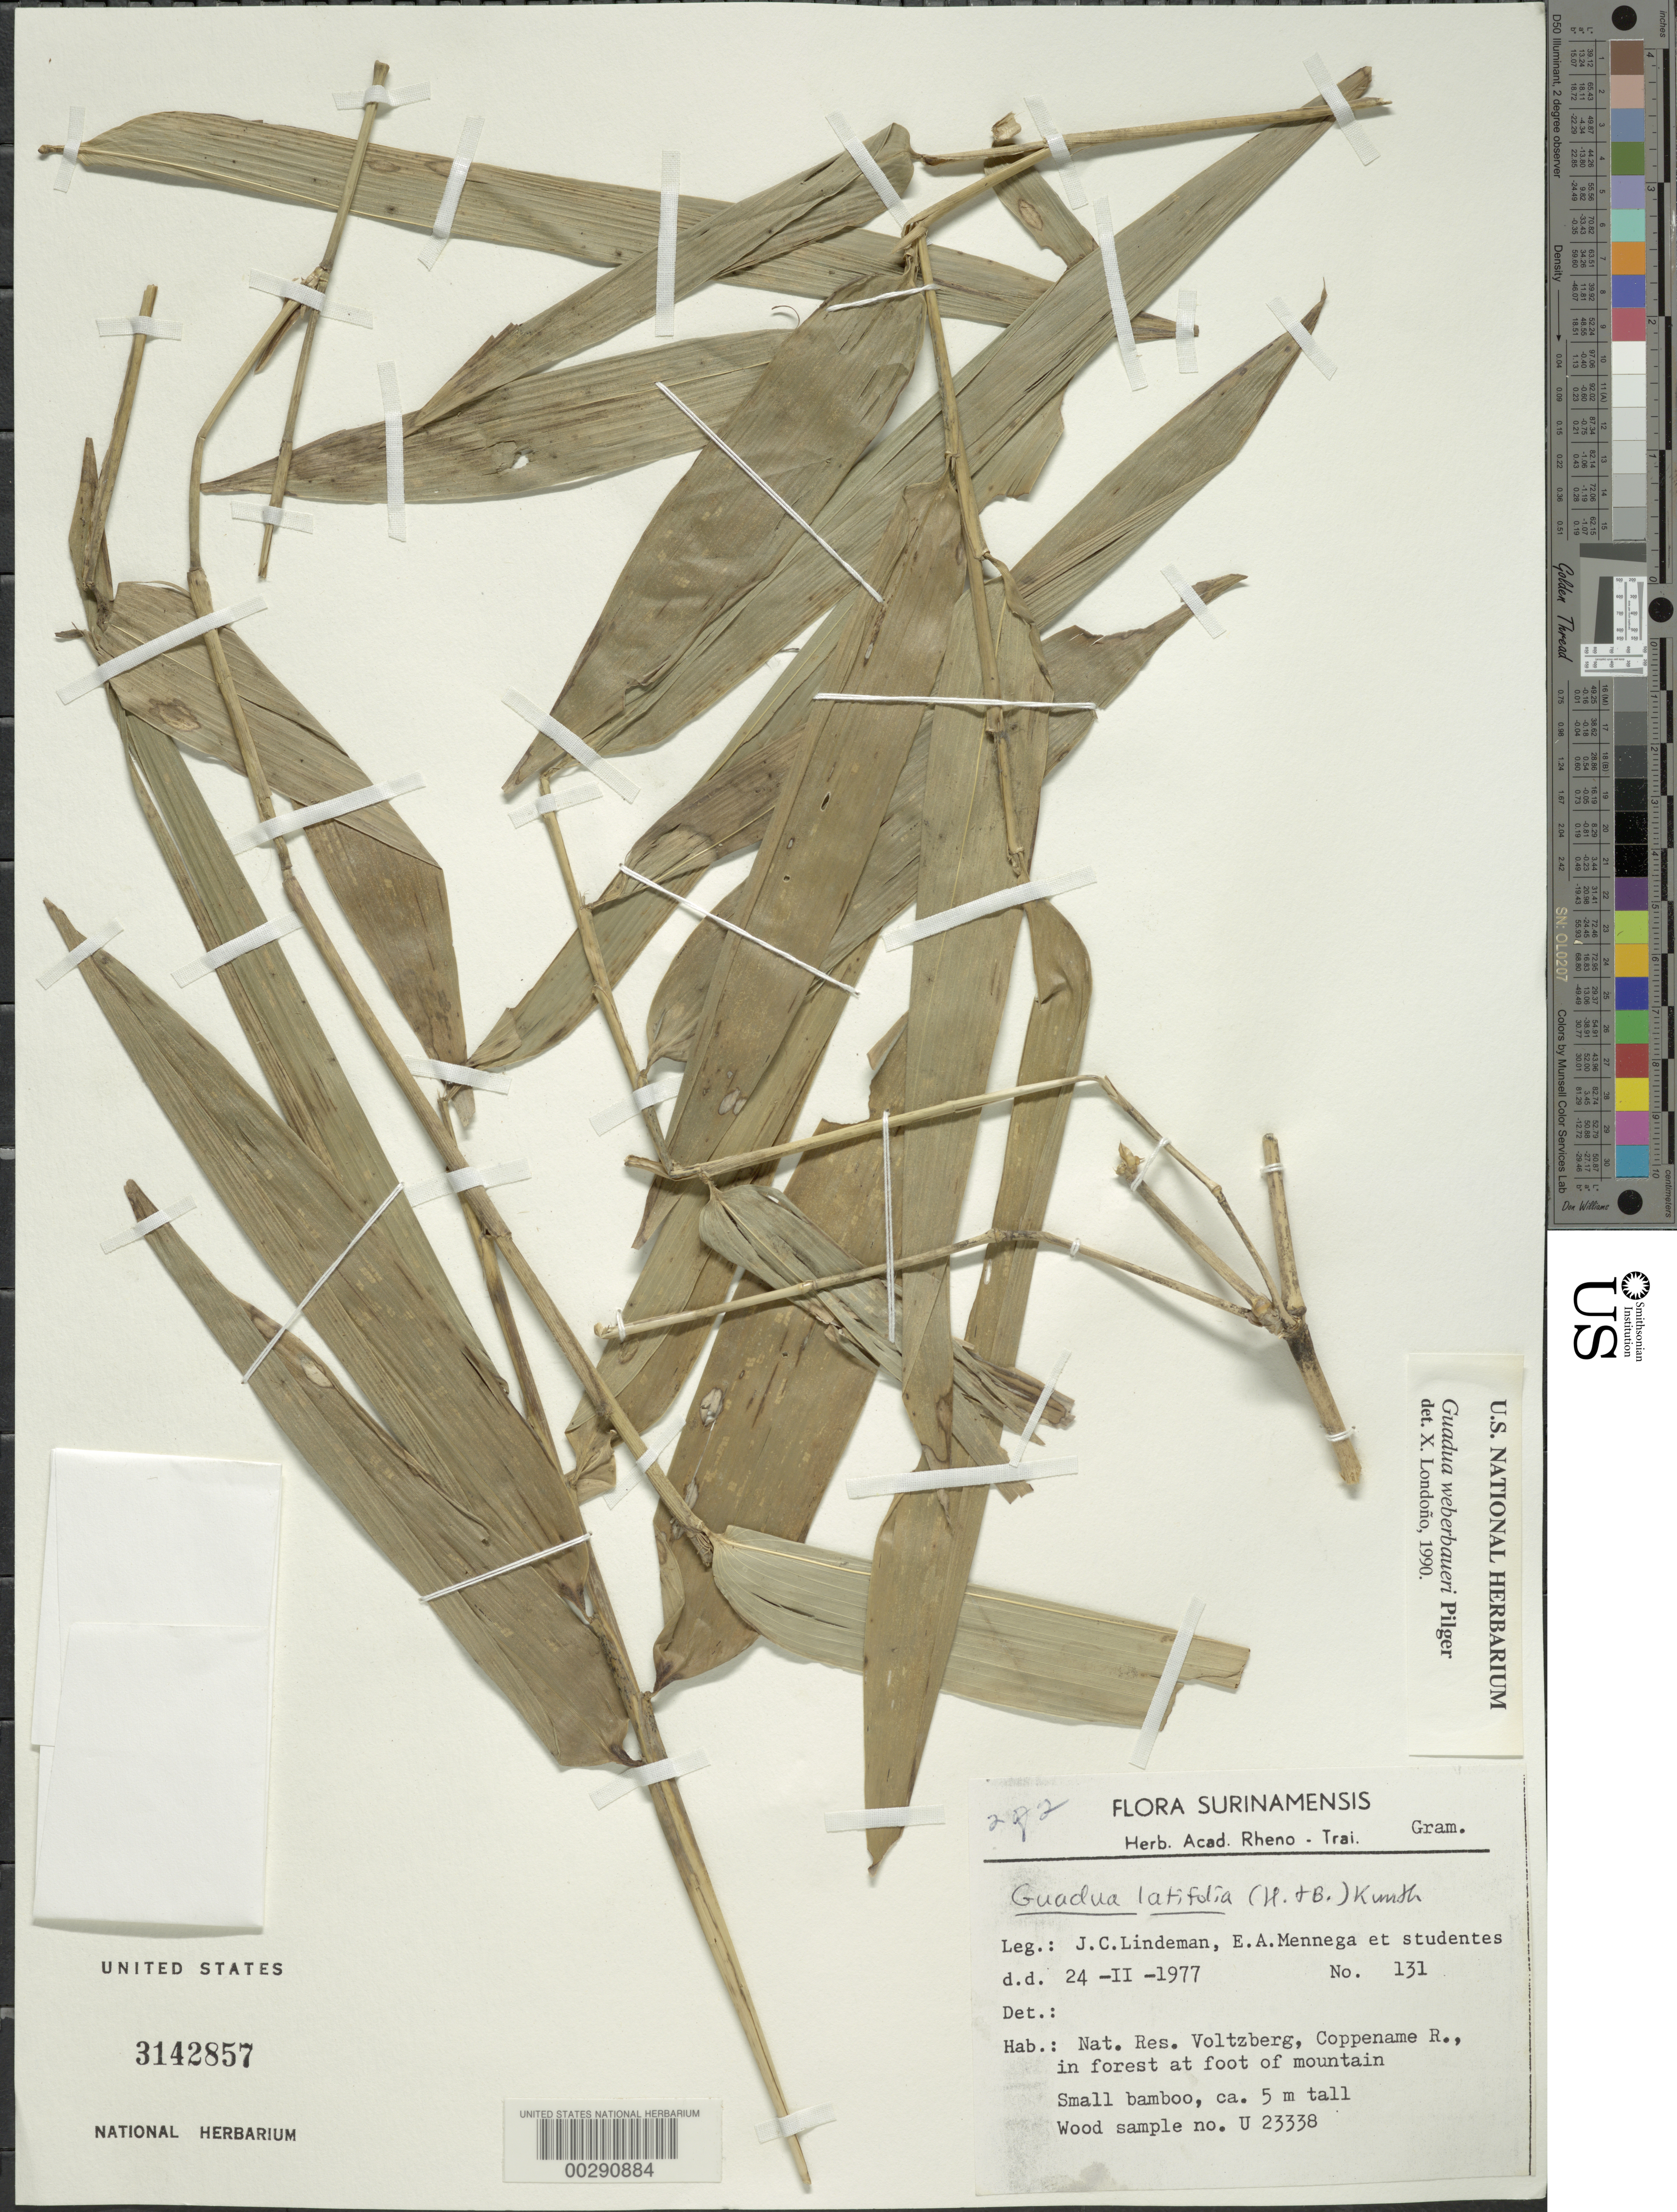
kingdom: Plantae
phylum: Tracheophyta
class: Liliopsida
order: Poales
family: Poaceae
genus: Guadua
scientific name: Guadua weberbaueri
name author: Pilg.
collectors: J. C. Lindeman & E. A. Mennega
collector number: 131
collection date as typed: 24 Feb 1977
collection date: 1977-02-24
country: Suriname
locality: Nat. res. voltzberg, coppename r. at foot of mountain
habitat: Forest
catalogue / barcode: US 3142857